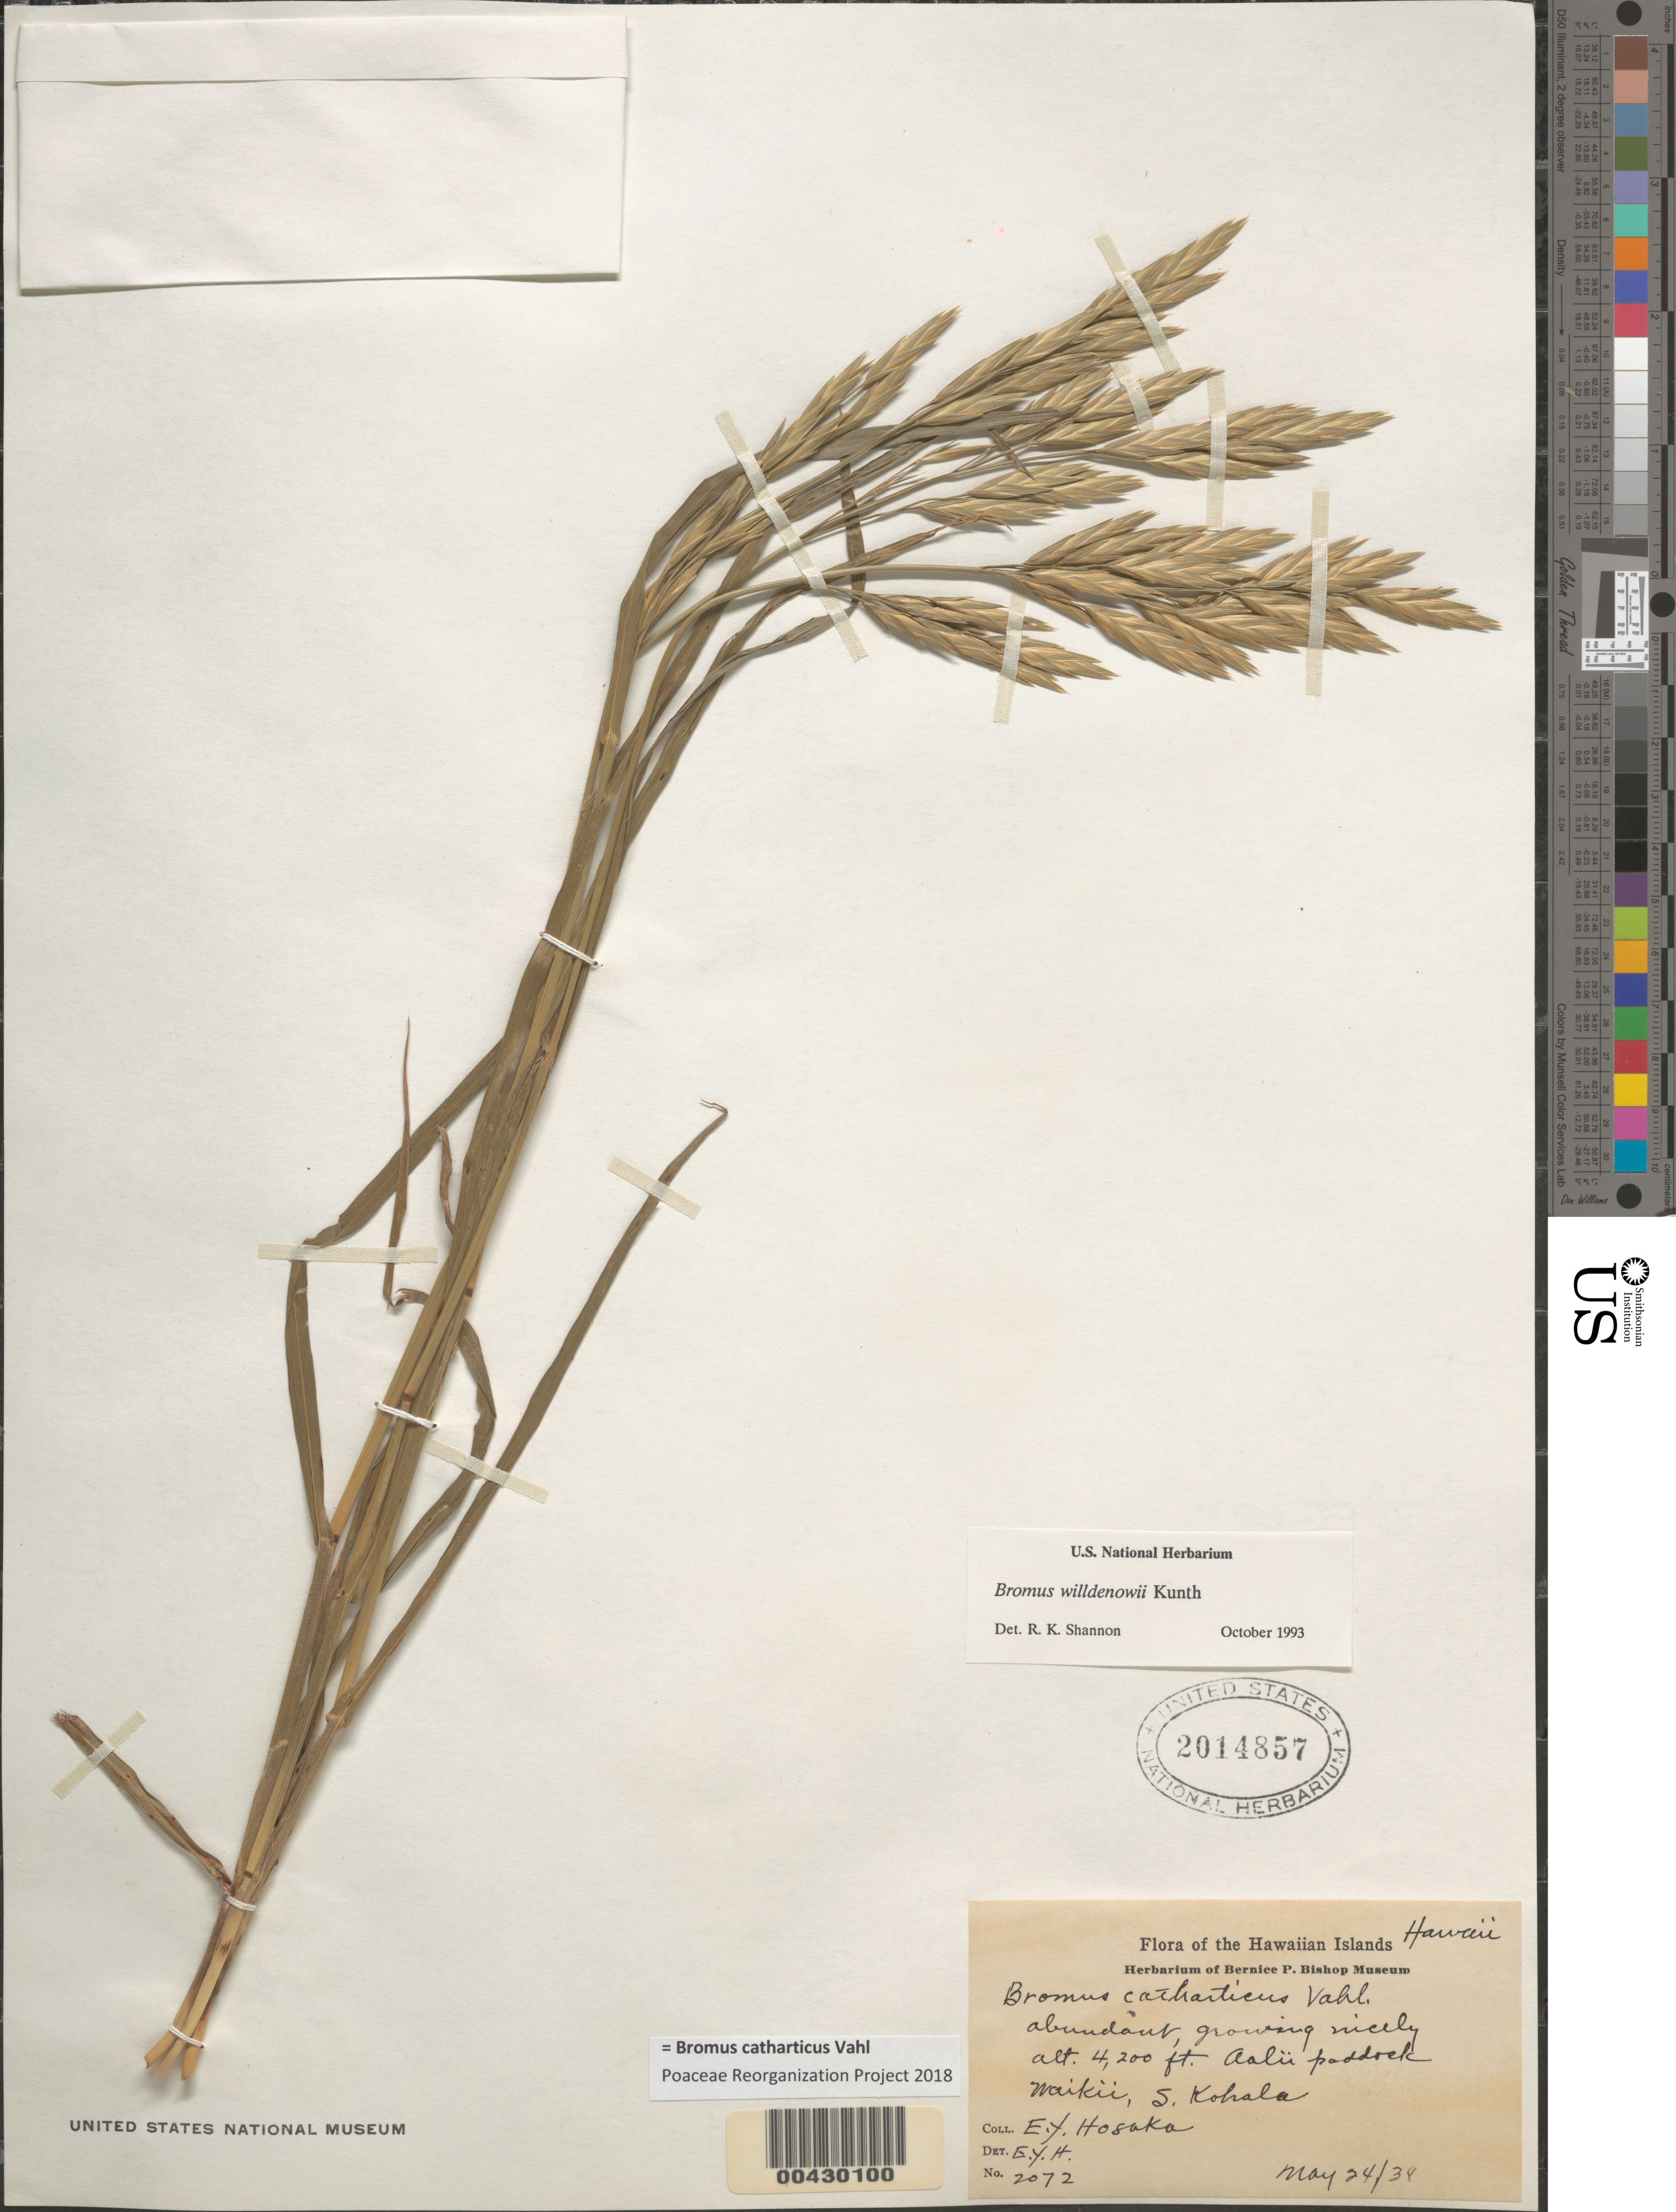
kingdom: Plantae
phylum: Tracheophyta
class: Liliopsida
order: Poales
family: Poaceae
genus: Bromus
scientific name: Bromus catharticus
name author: Vahl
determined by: Poaceae Reorganization Project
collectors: E. Y. Hosaka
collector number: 2072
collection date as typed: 24 May 1938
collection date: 1938-05-24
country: United States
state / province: Hawaii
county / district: Hawaii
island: Hawaii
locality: Aalii paddock, Waikii, South Kohala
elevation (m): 1280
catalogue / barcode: US 2014857